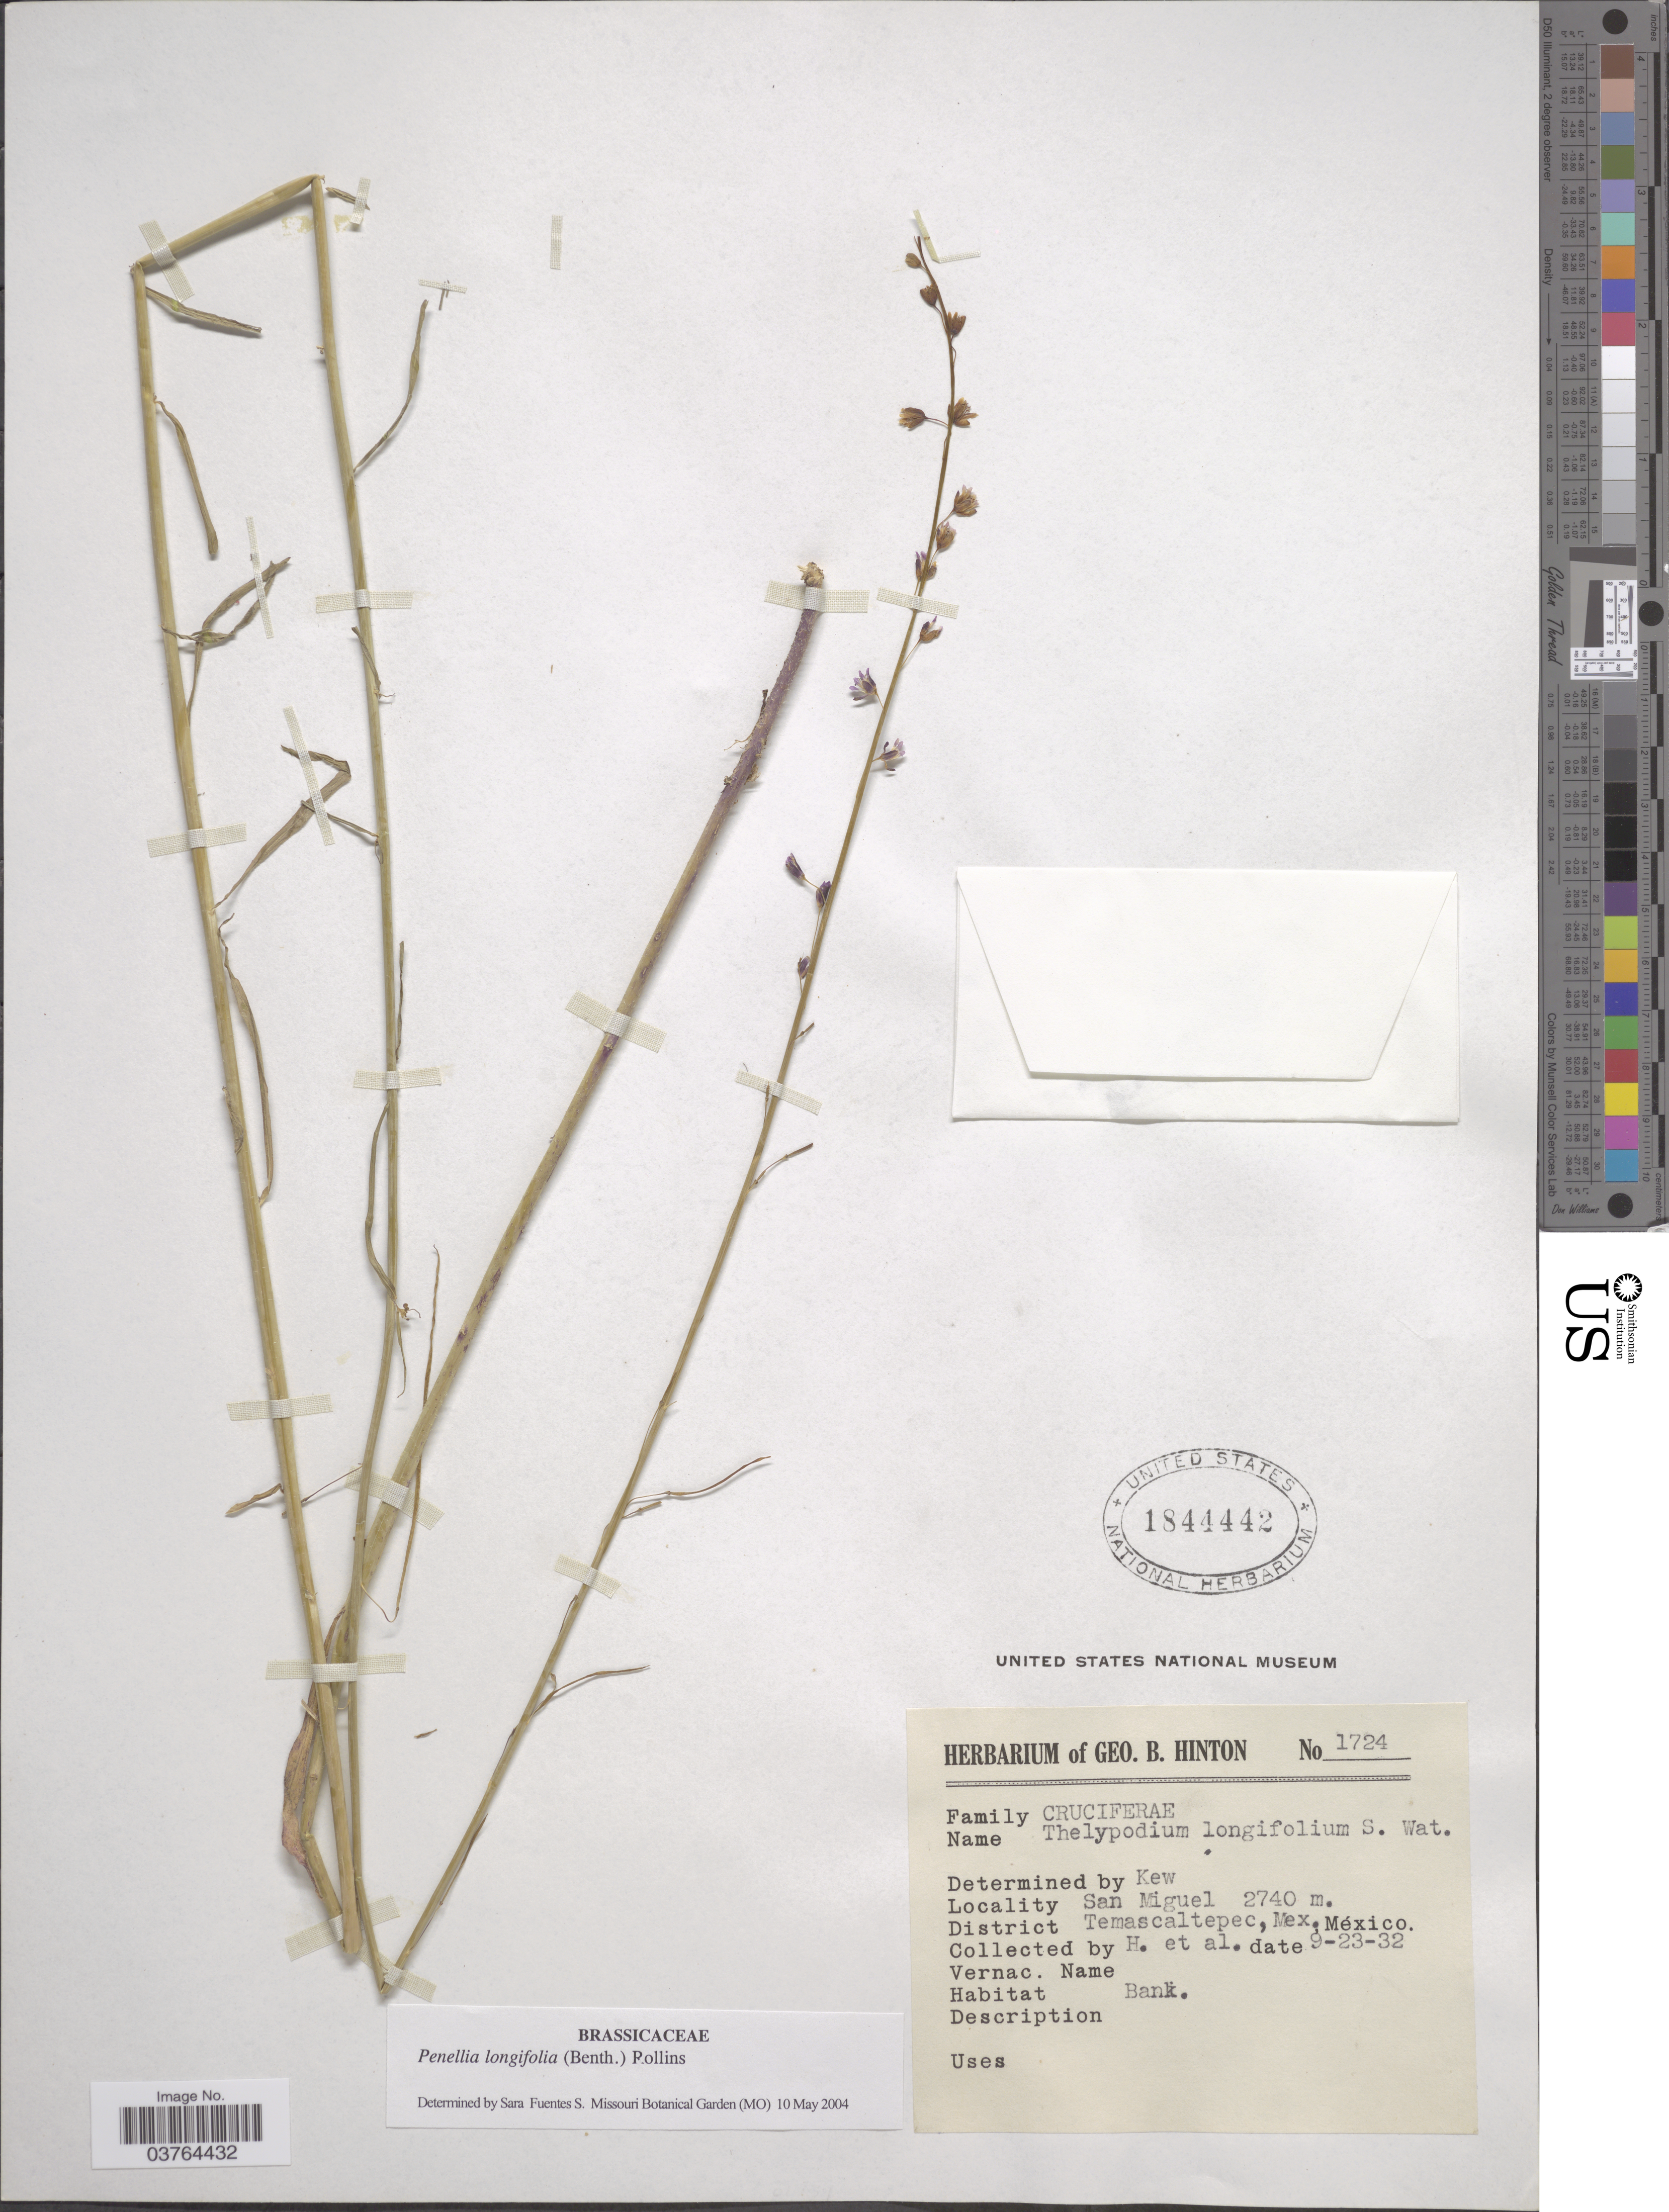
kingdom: Plantae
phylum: Tracheophyta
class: Magnoliopsida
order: Brassicales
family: Brassicaceae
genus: Pennellia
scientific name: Pennellia longifolia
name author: (Benth.) Rollins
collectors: G. B. Hinton & et al.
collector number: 1724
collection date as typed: Transcribed d/m/y: 23/9/32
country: Mexico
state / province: México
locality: San Miguel. District Temascaltepec.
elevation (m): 2740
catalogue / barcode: US 1844442